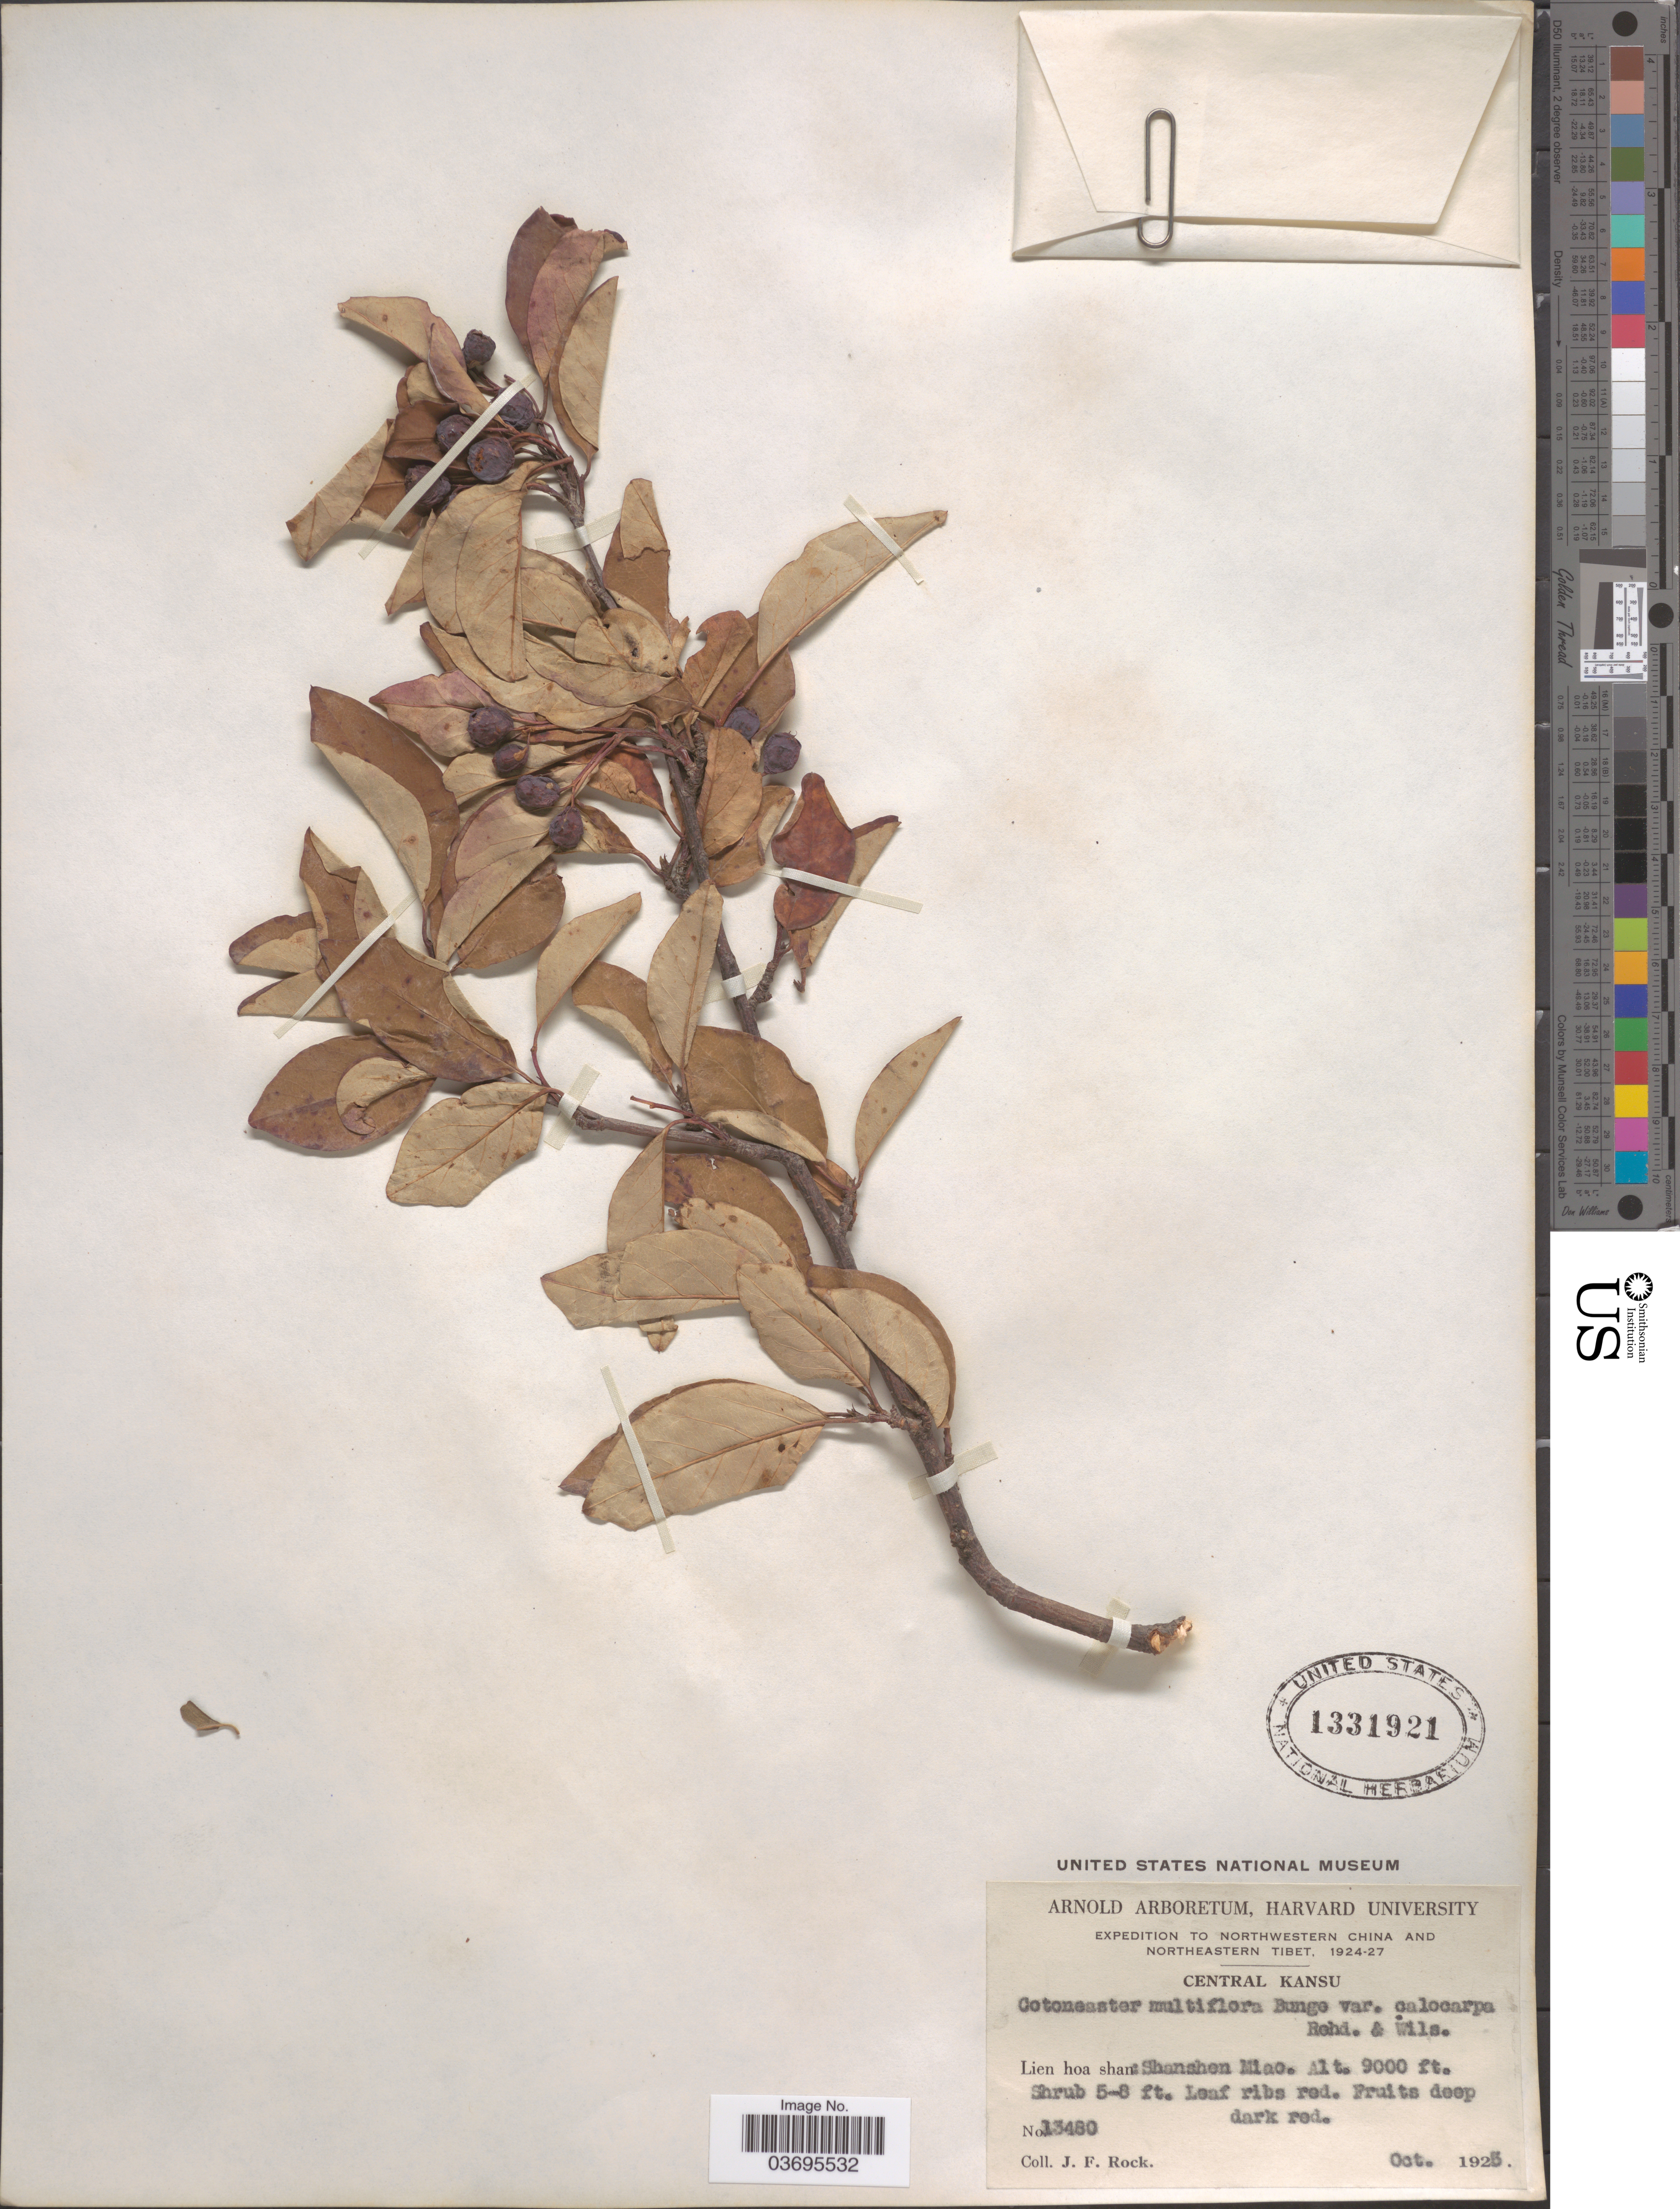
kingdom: Plantae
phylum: Tracheophyta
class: Magnoliopsida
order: Rosales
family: Rosaceae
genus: Cotoneaster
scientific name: Cotoneaster multiflora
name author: Bunge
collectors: J. Rock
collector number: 13480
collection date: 1925-10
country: China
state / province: Gansu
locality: Northwestern China. Central Kansu. Lien hoa shan: Shanshen Miao.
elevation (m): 2743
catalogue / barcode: US 1331921